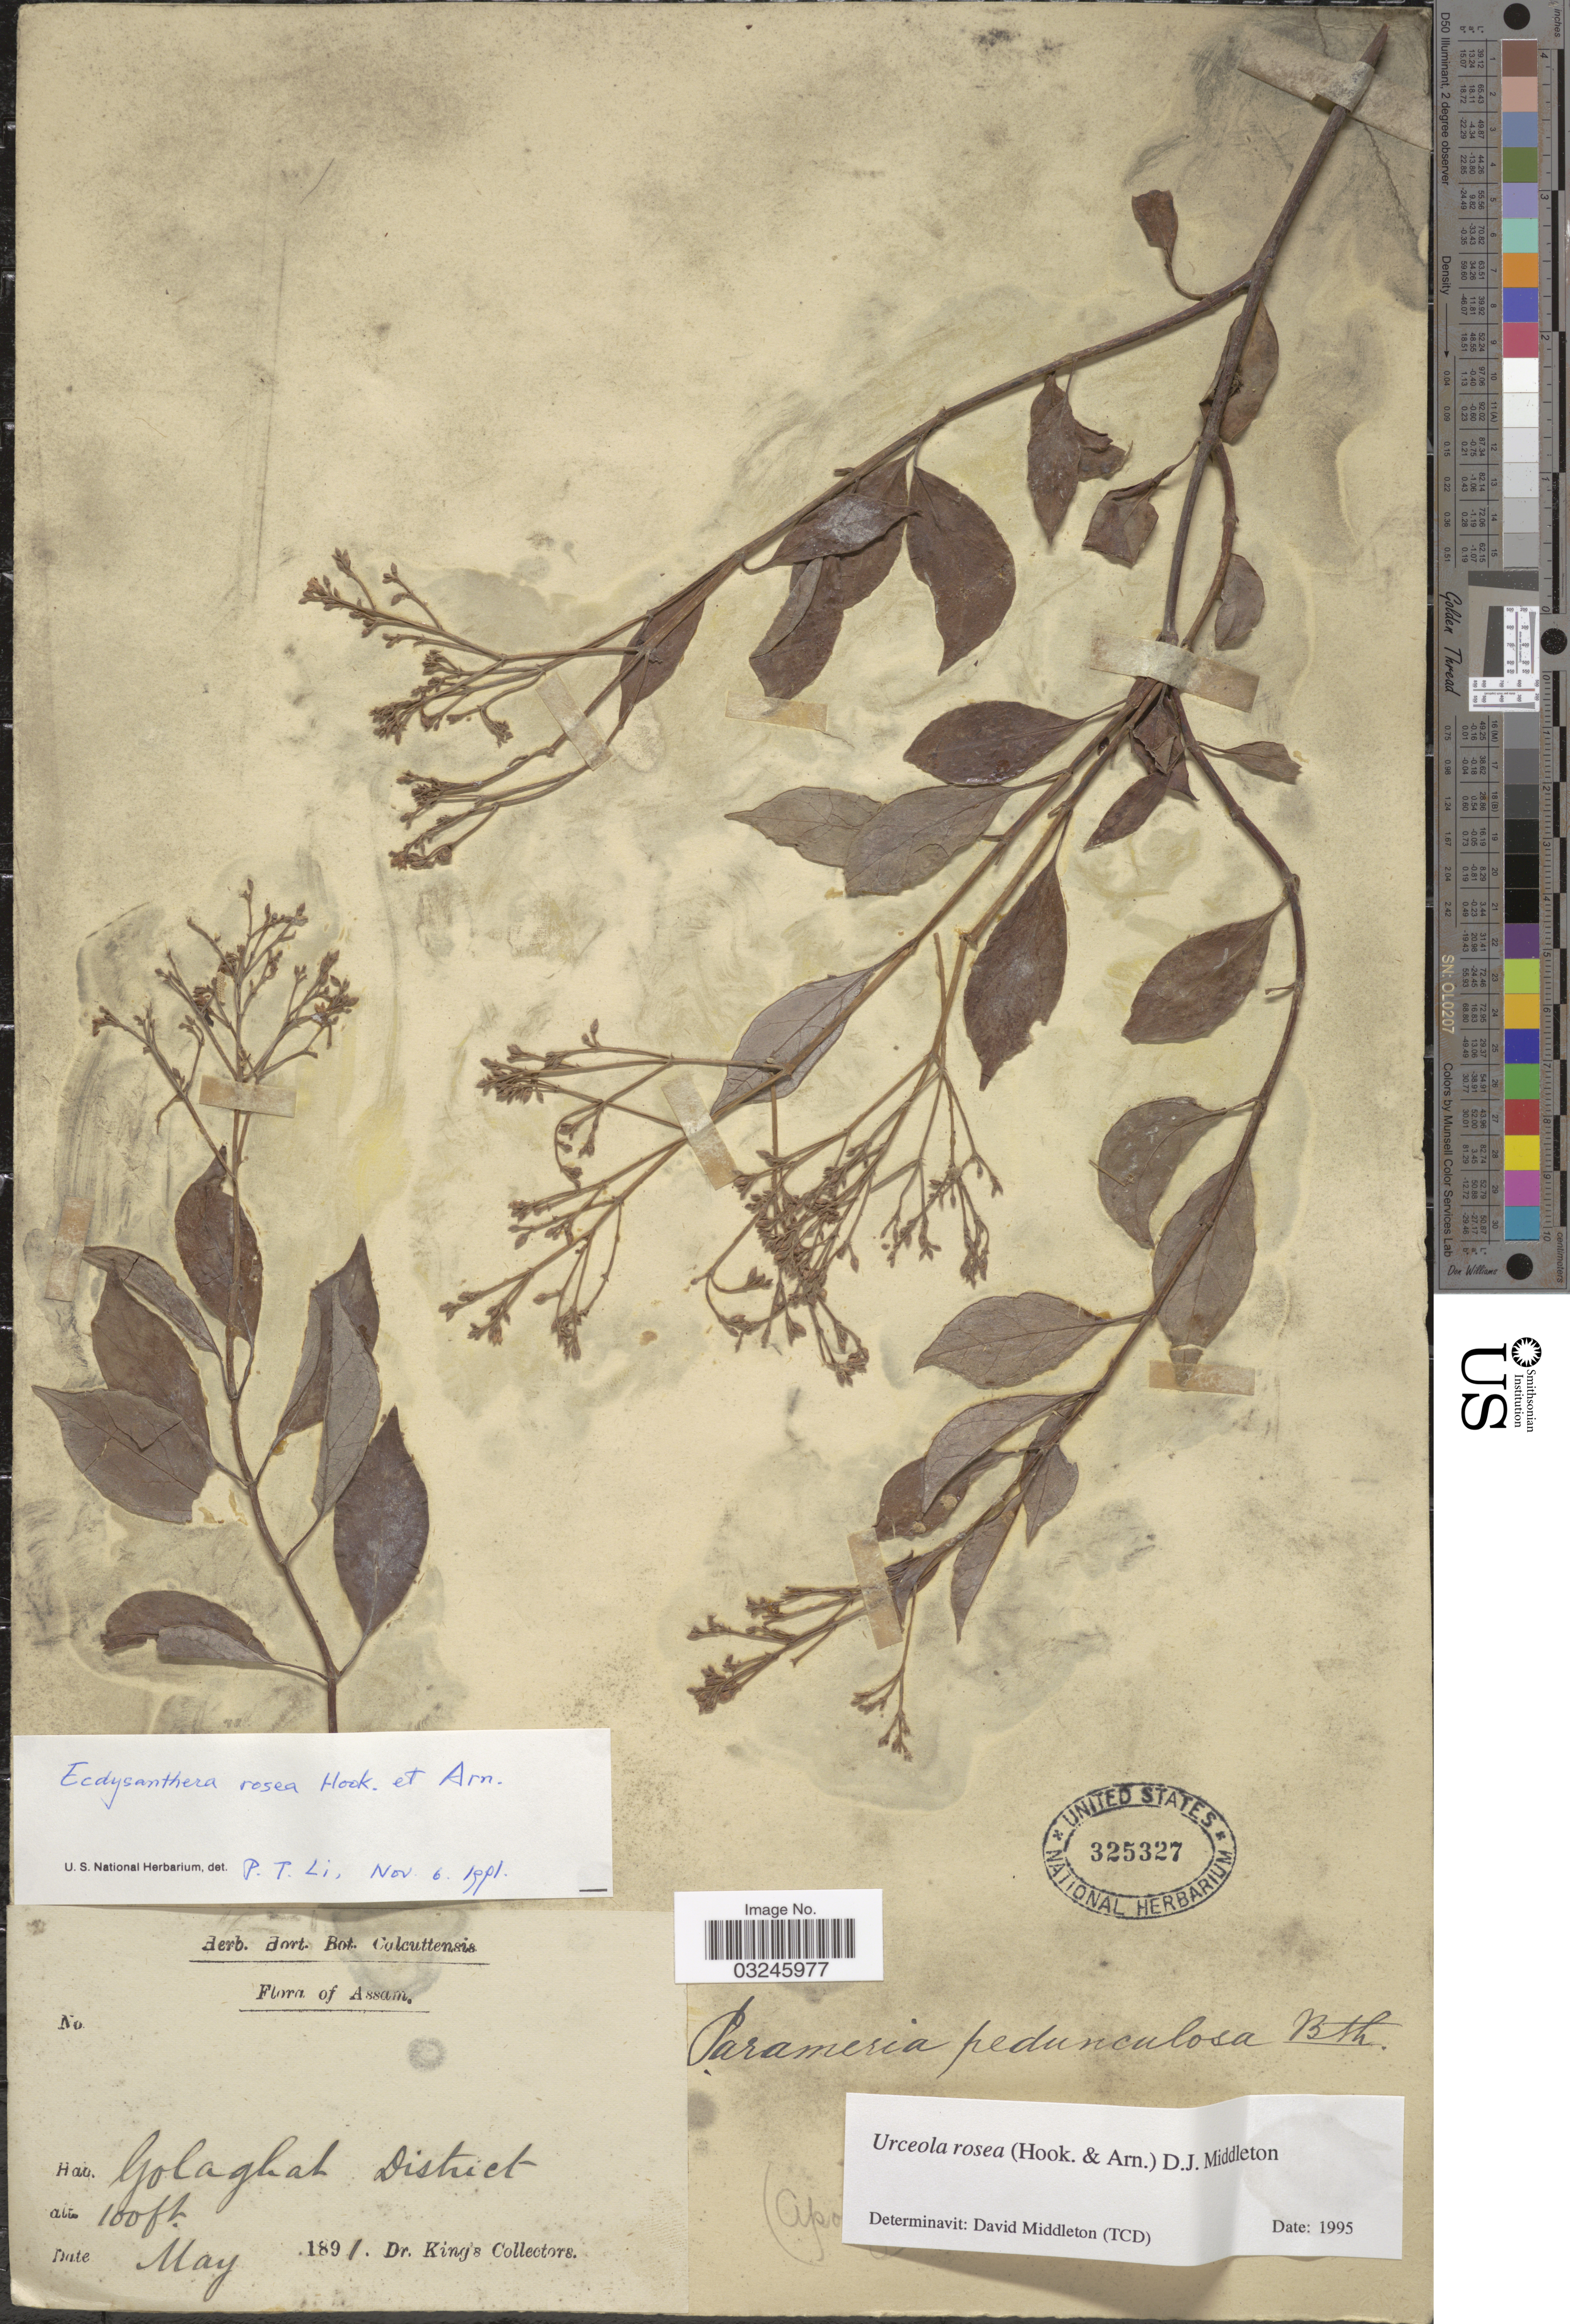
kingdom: Plantae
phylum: Tracheophyta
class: Magnoliopsida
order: Gentianales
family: Apocynaceae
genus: Urceola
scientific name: Urceola rosea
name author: Hook. & Arn.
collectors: Dr. King's collector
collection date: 1891-05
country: India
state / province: Assam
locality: Golaghat District.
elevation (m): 30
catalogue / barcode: US 325327